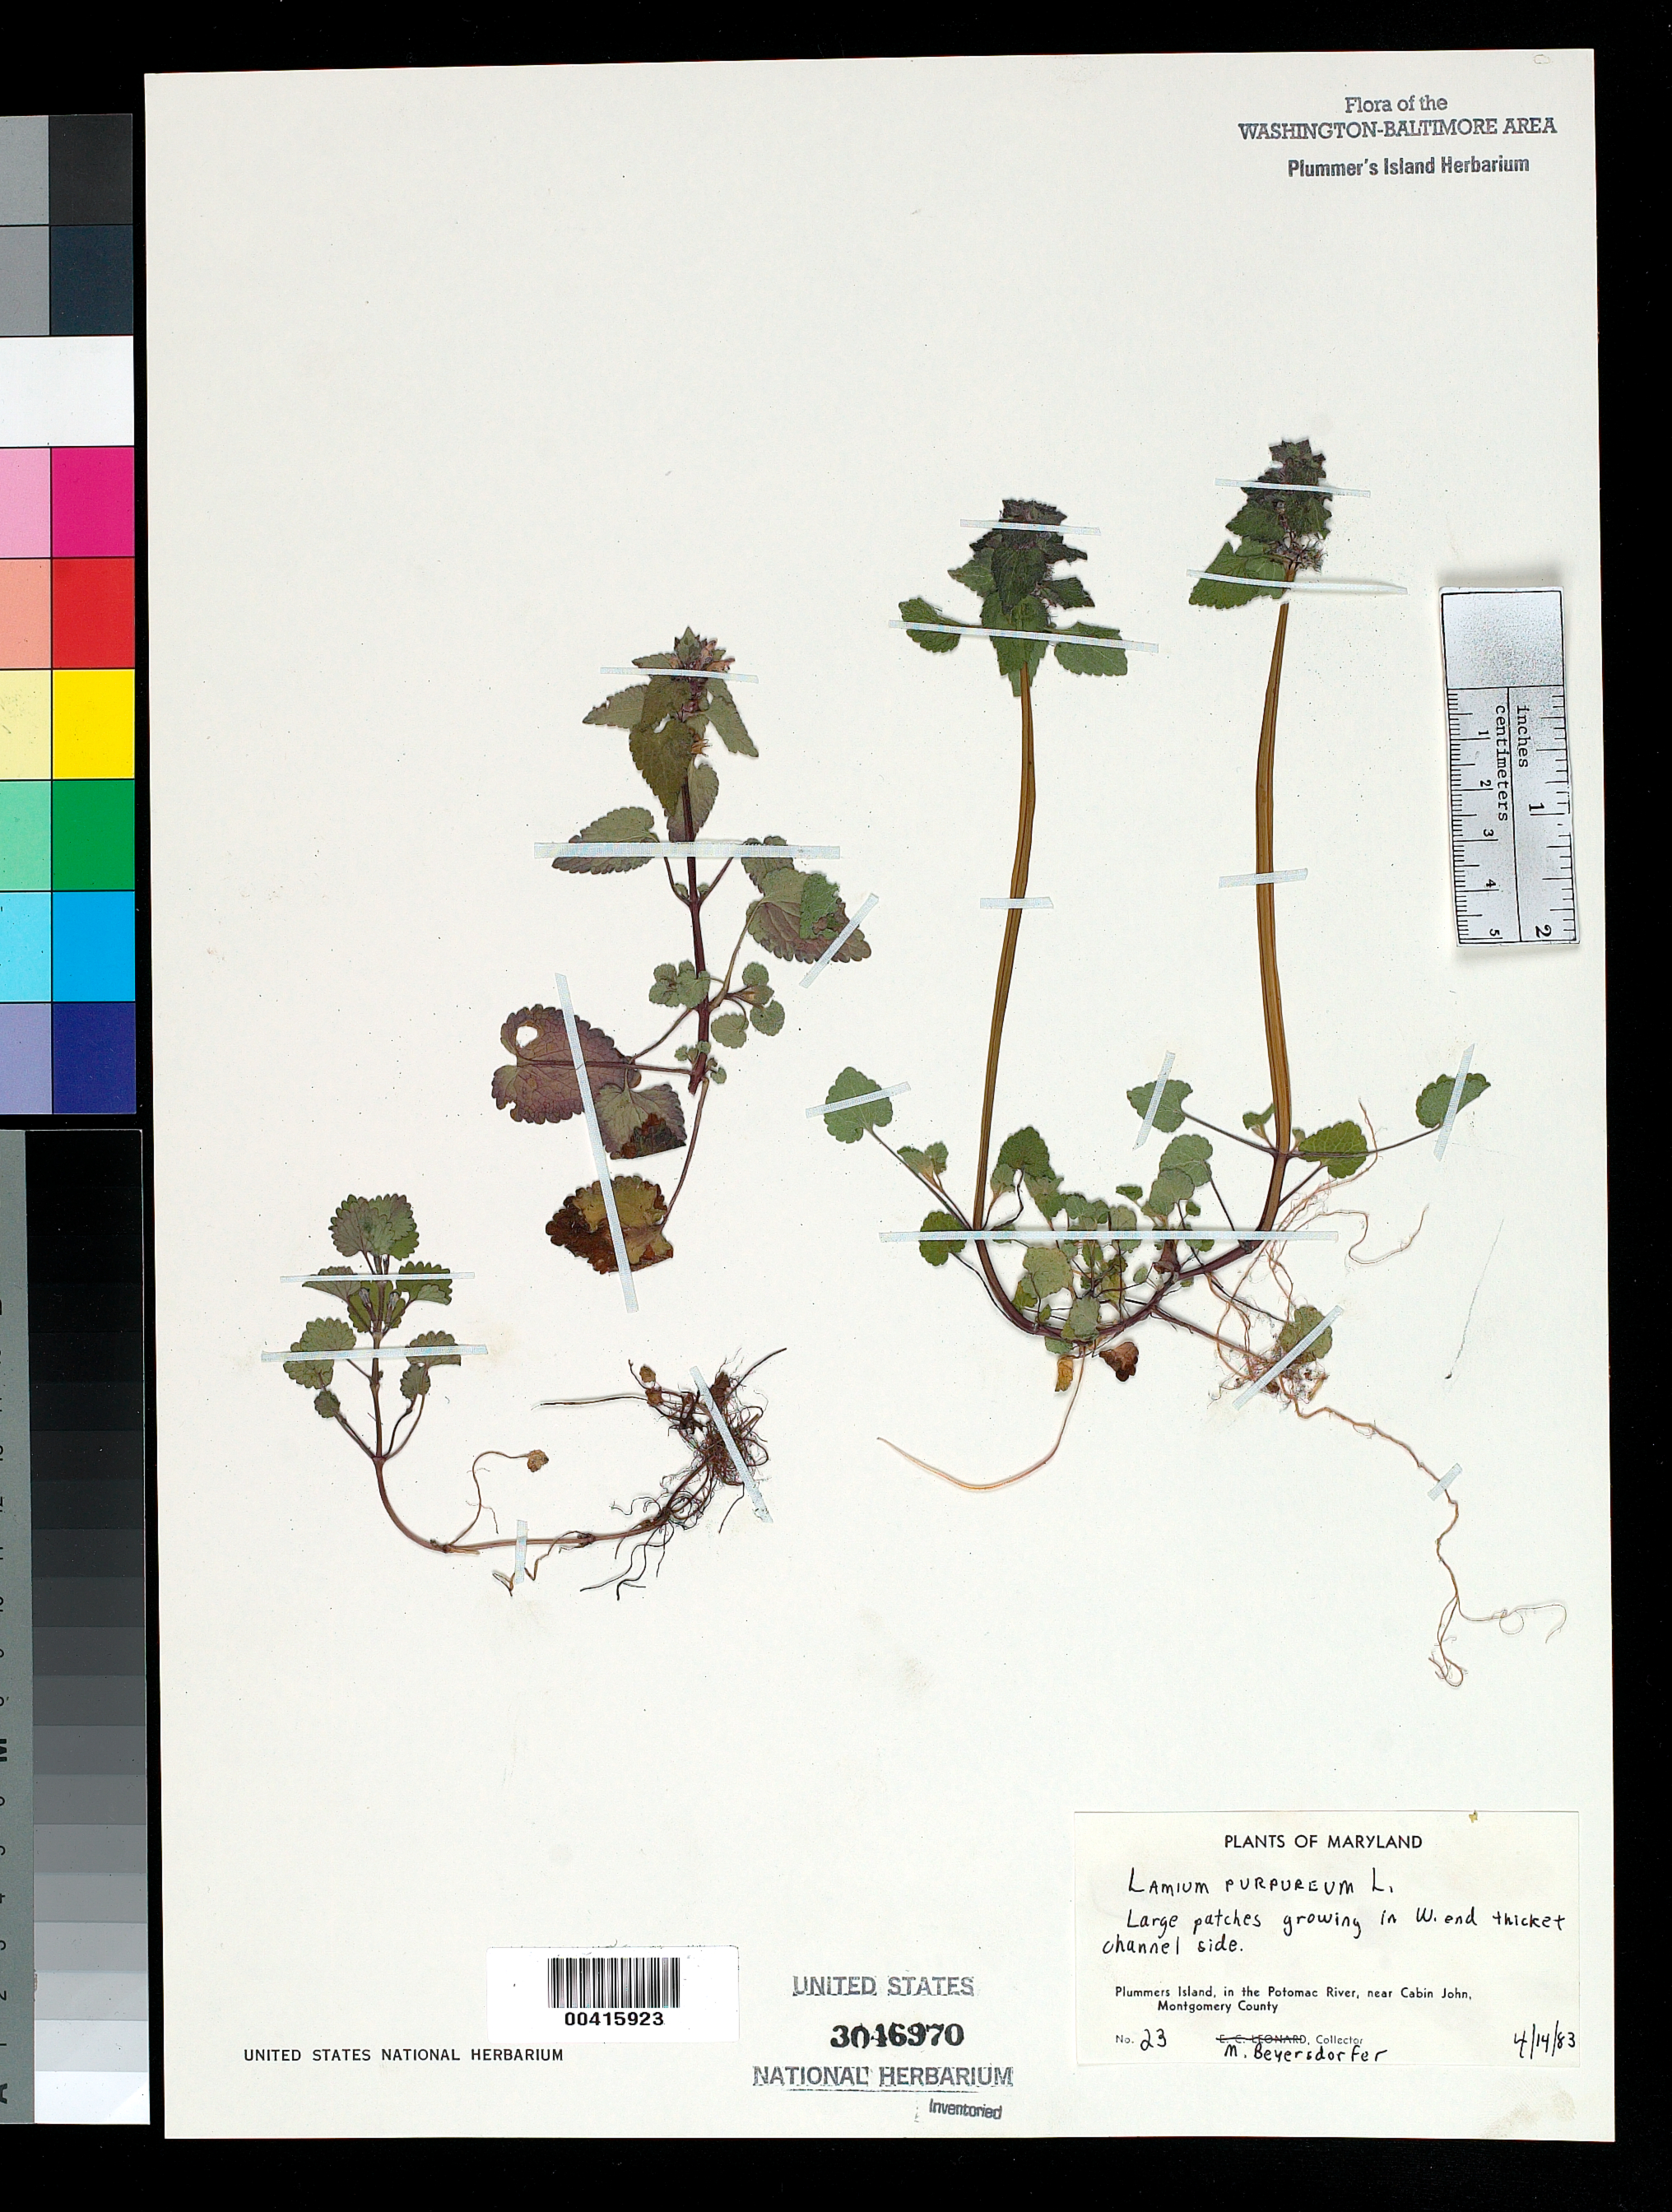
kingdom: Plantae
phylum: Tracheophyta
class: Magnoliopsida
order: Lamiales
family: Lamiaceae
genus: Lamium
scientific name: Lamium purpureum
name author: L.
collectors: M. Beyersdorfer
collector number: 23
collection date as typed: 14 Apr 1983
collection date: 1983-04-14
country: United States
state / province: Maryland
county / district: Montgomery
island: Plummers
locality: Plummer's Island; west end, channel side C. & O. Canal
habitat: Thicket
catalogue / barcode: US 3046970